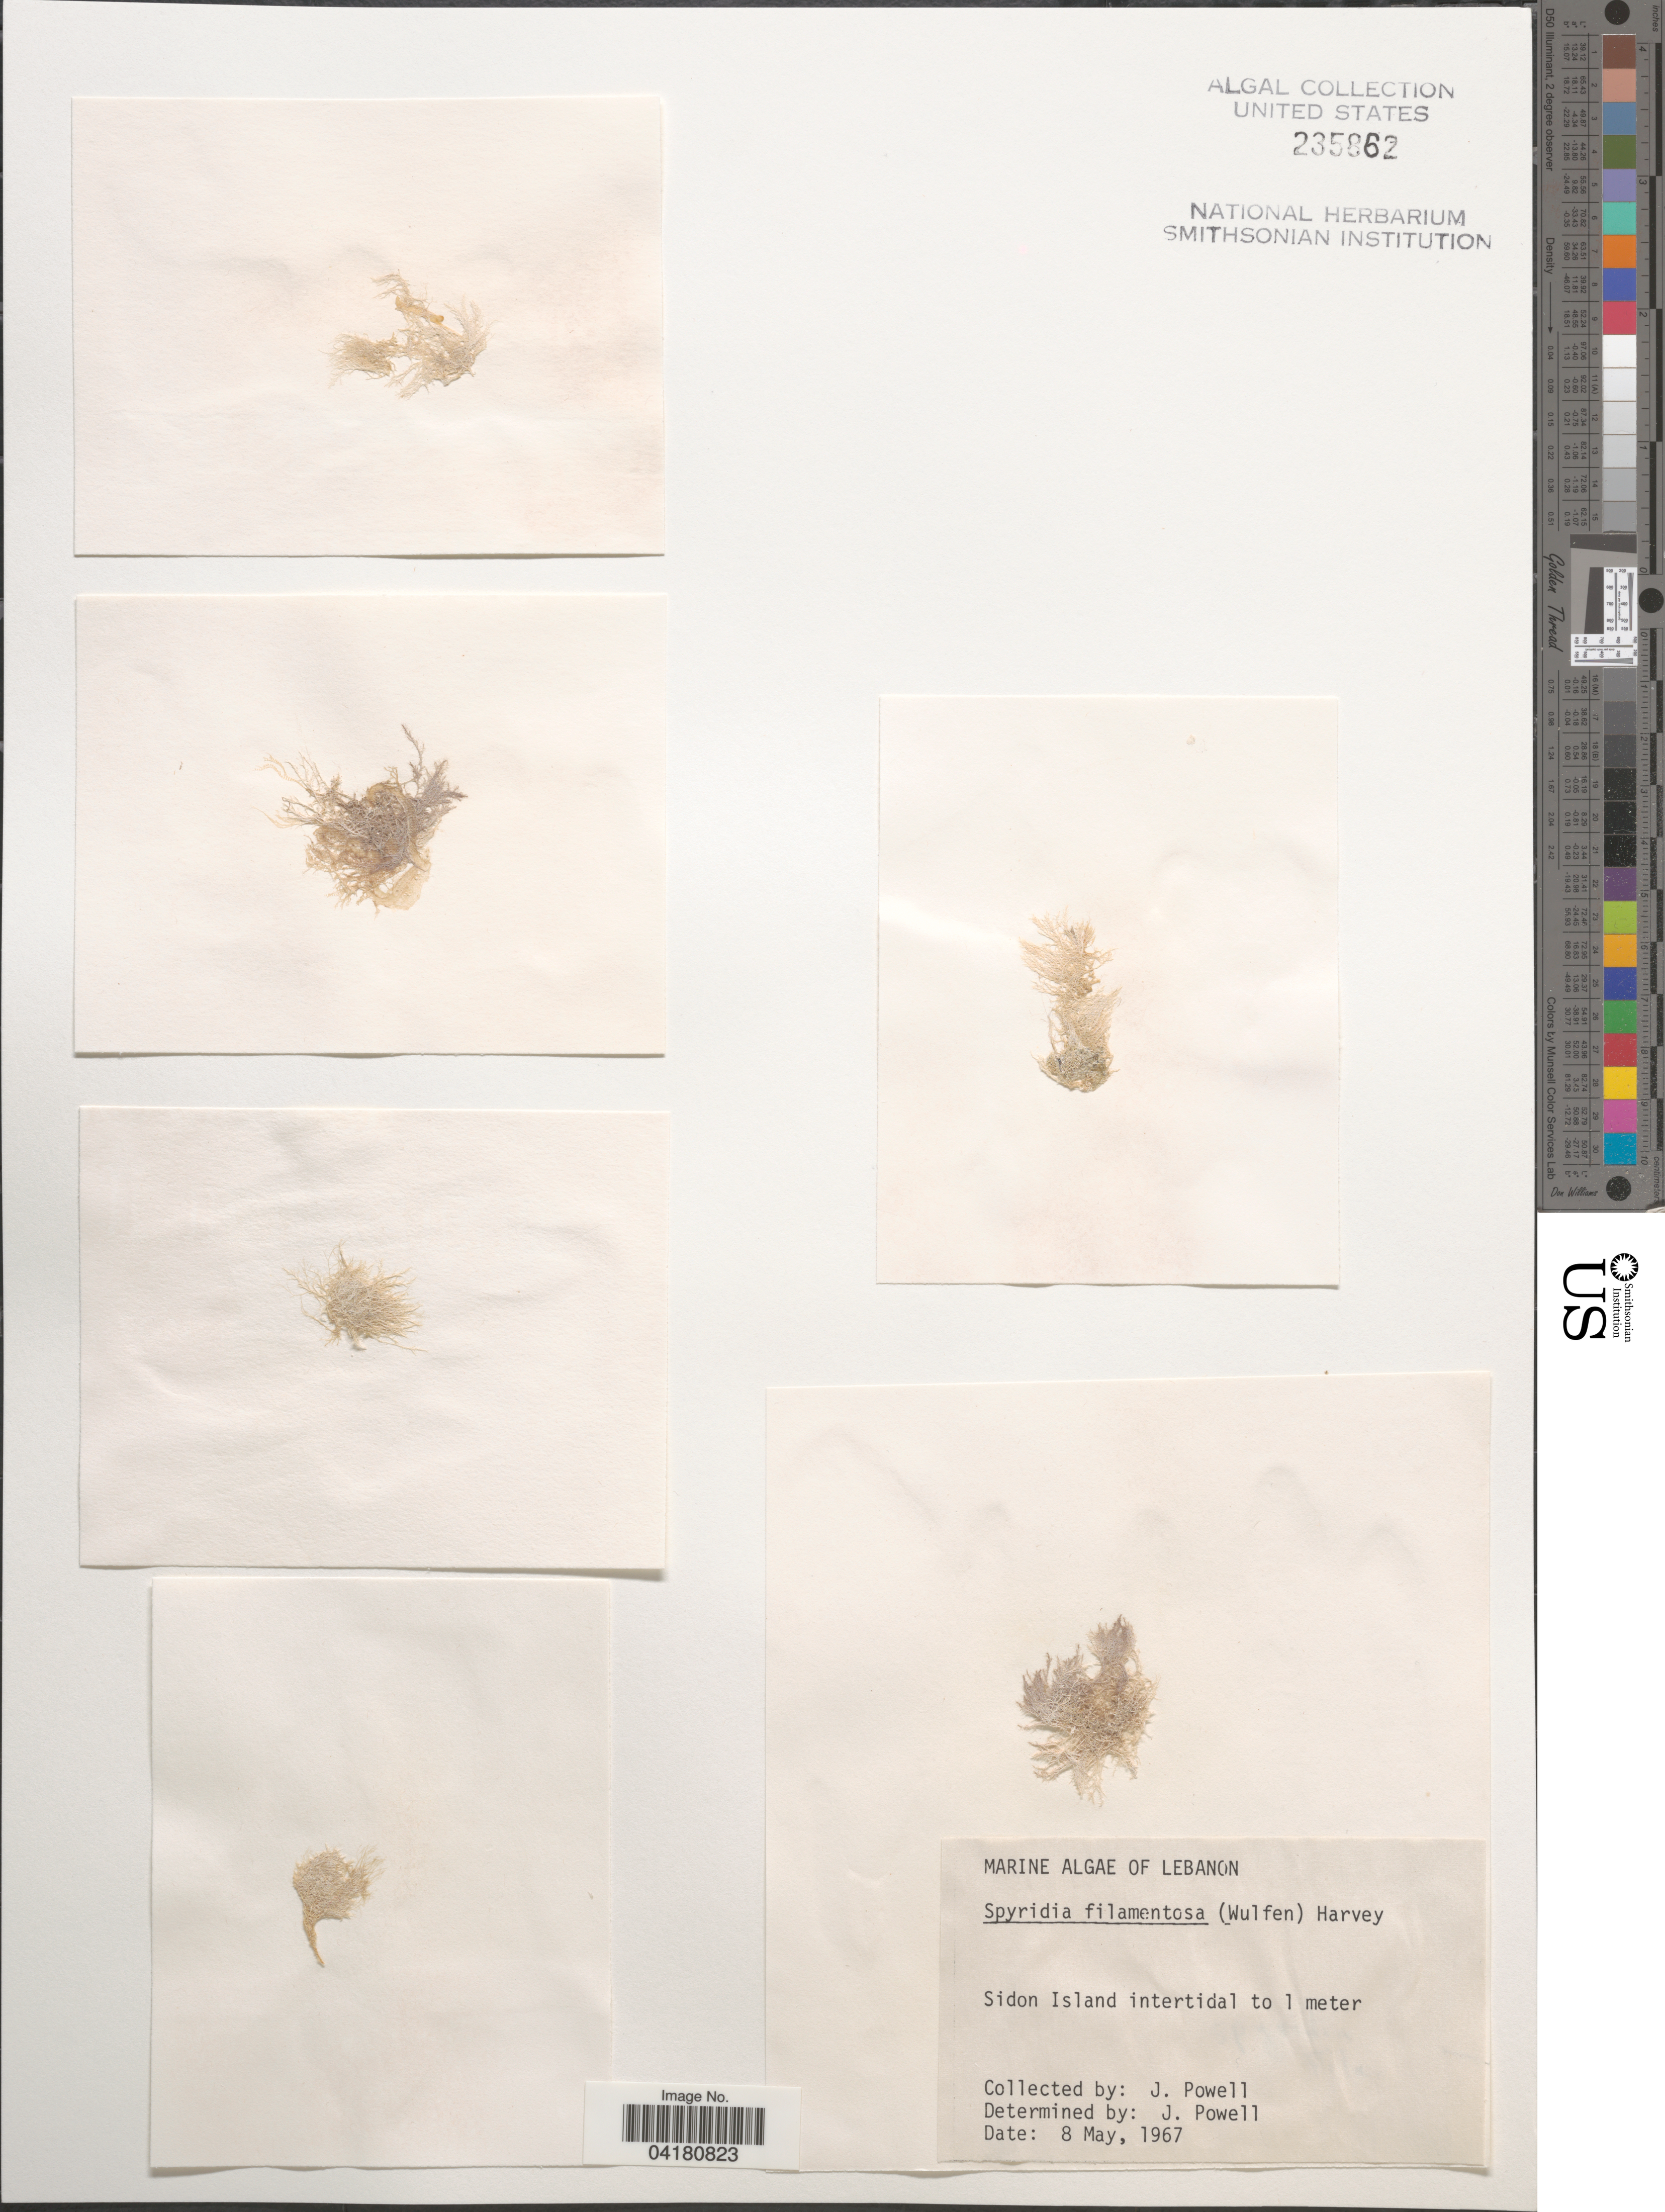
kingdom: Plantae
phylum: Rhodophyta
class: Florideophyceae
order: Ceramiales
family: Spyridiaceae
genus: Spyridia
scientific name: Spyridia filamentosa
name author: (Wulfen) Harv.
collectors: J. Powell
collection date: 1967-05-08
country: Lebanon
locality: Sidon Island intertidal to 1 meter.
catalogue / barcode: US 235862